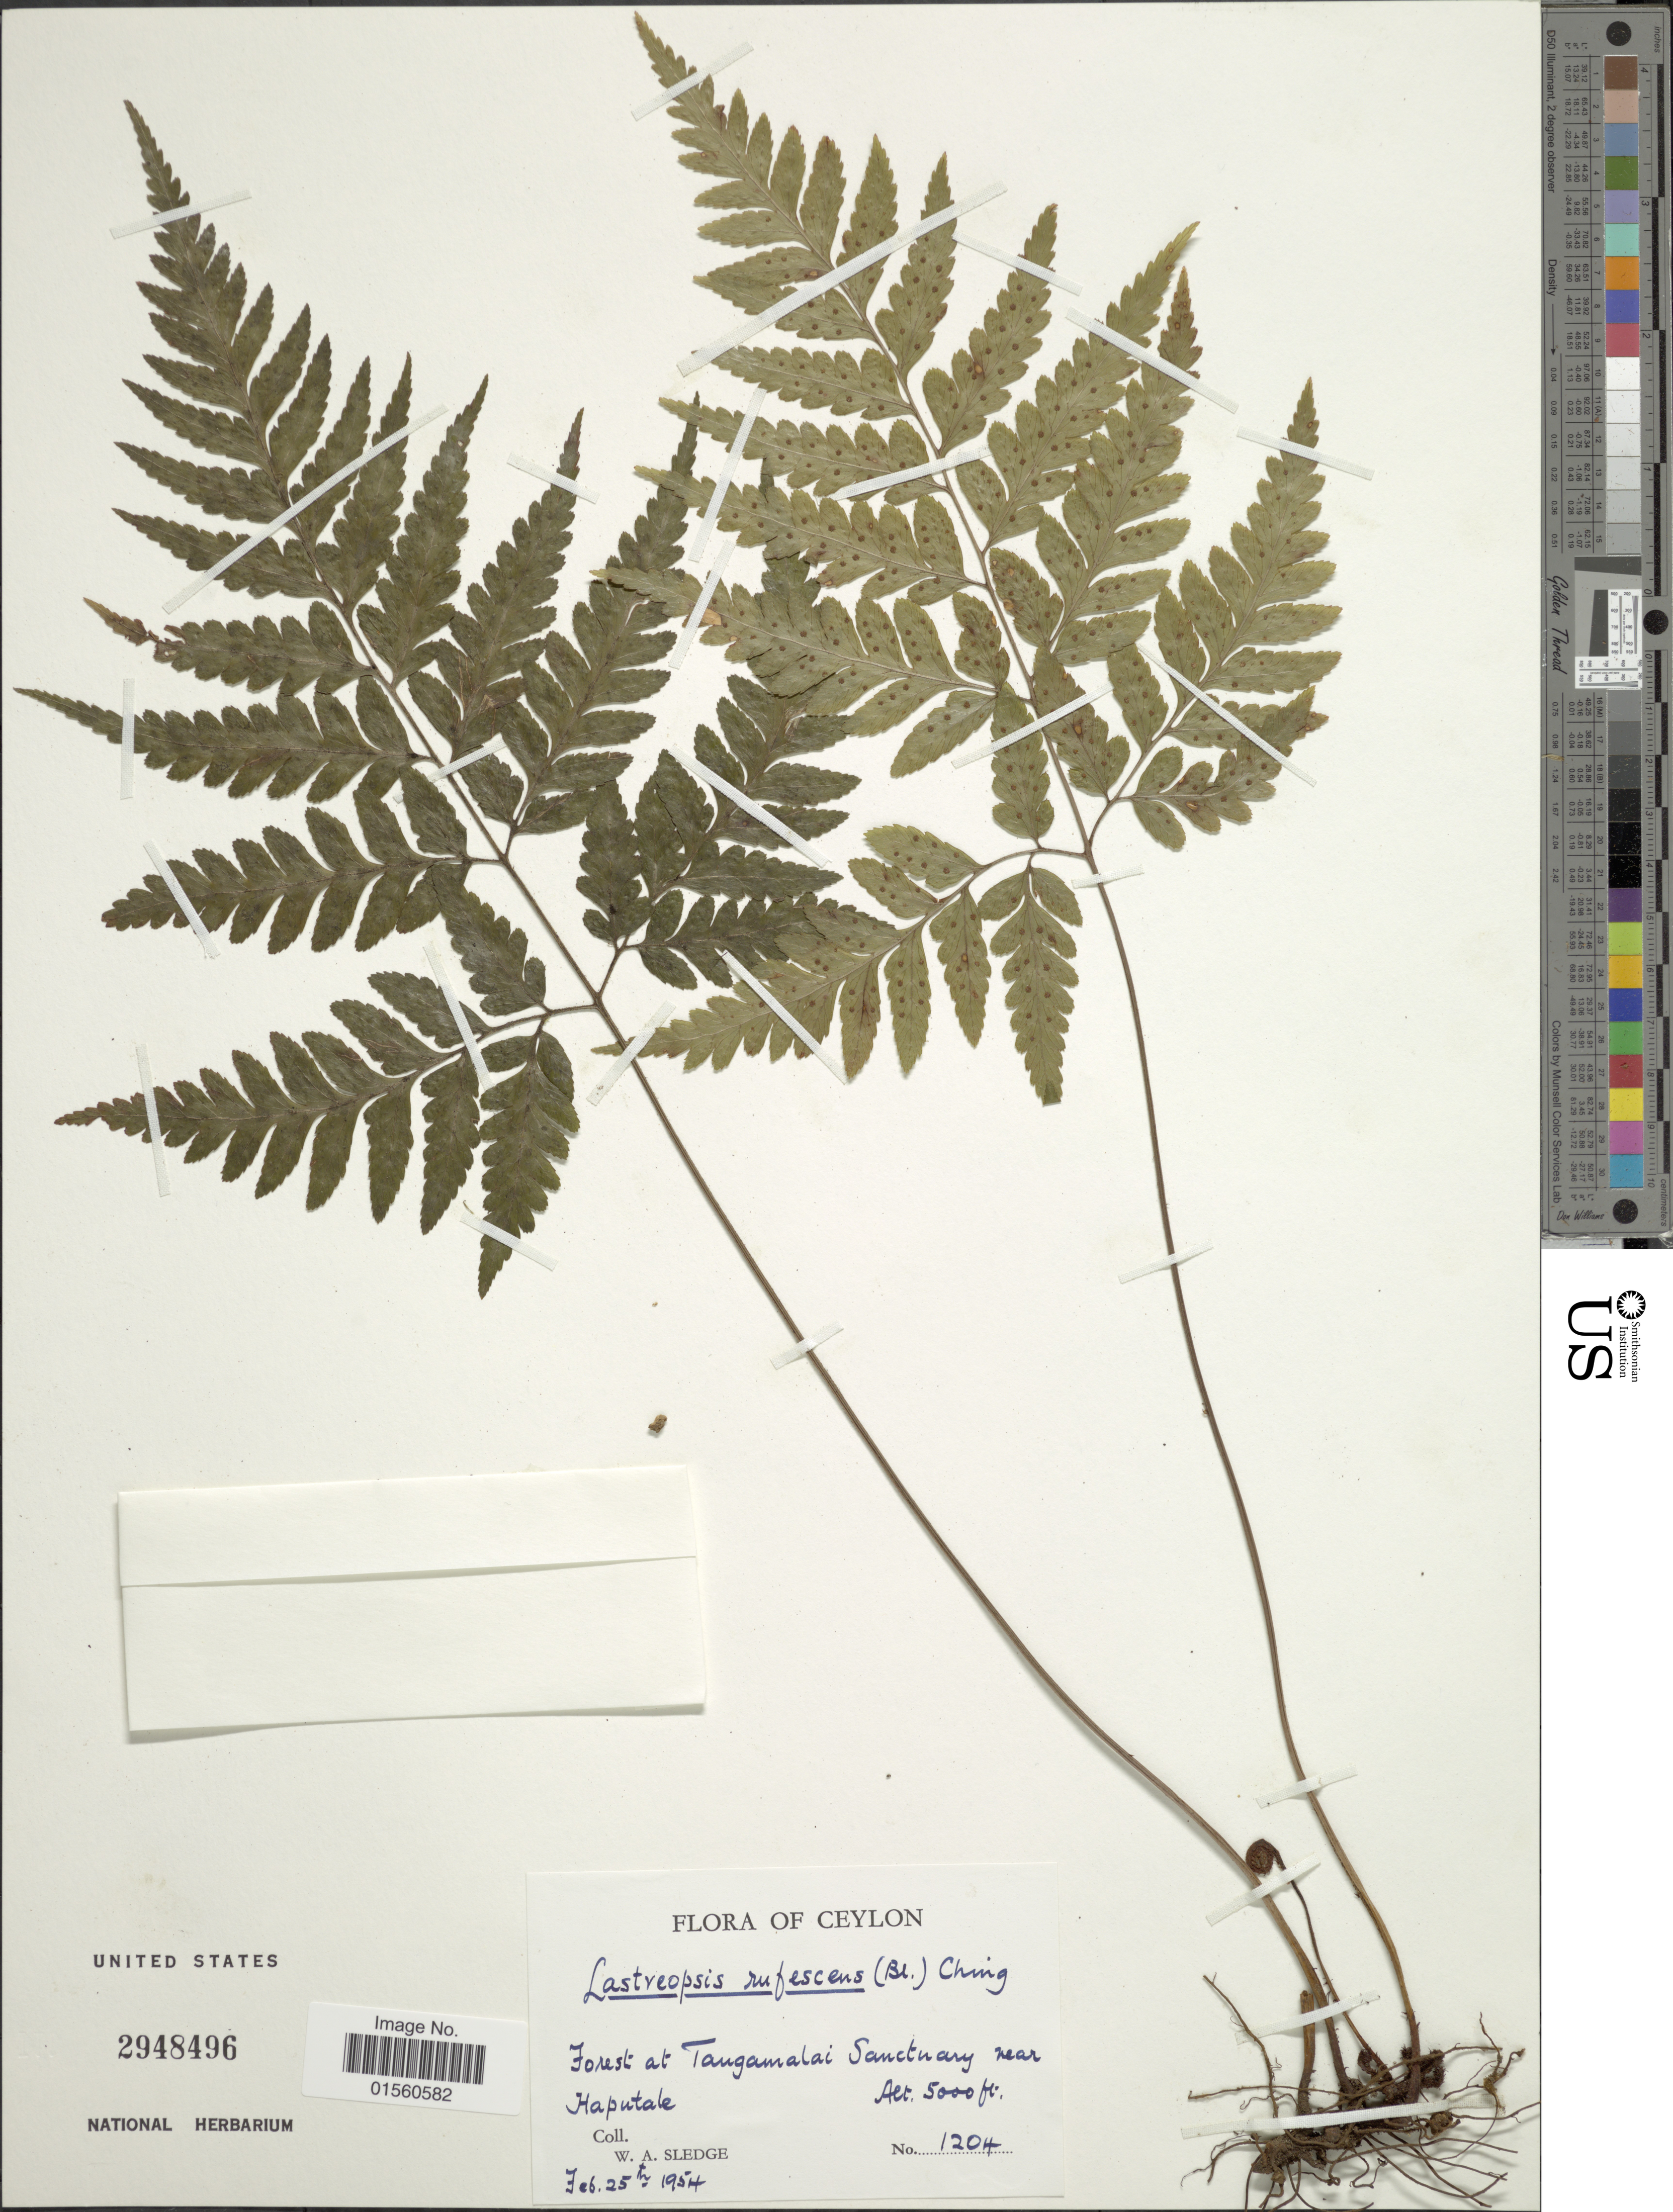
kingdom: Plantae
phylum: Tracheophyta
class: Polypodiopsida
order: Polypodiales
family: Dryopteridaceae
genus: Parapolystichum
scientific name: Parapolystichum rufescens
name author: (Blume) Labiak et al.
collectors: W. A. Sledge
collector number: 1204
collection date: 1954-02-25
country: Sri Lanka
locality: Ceylon, Forest at Taugamalai Sanctuary near Haputale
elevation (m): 1524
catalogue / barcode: US 2948496